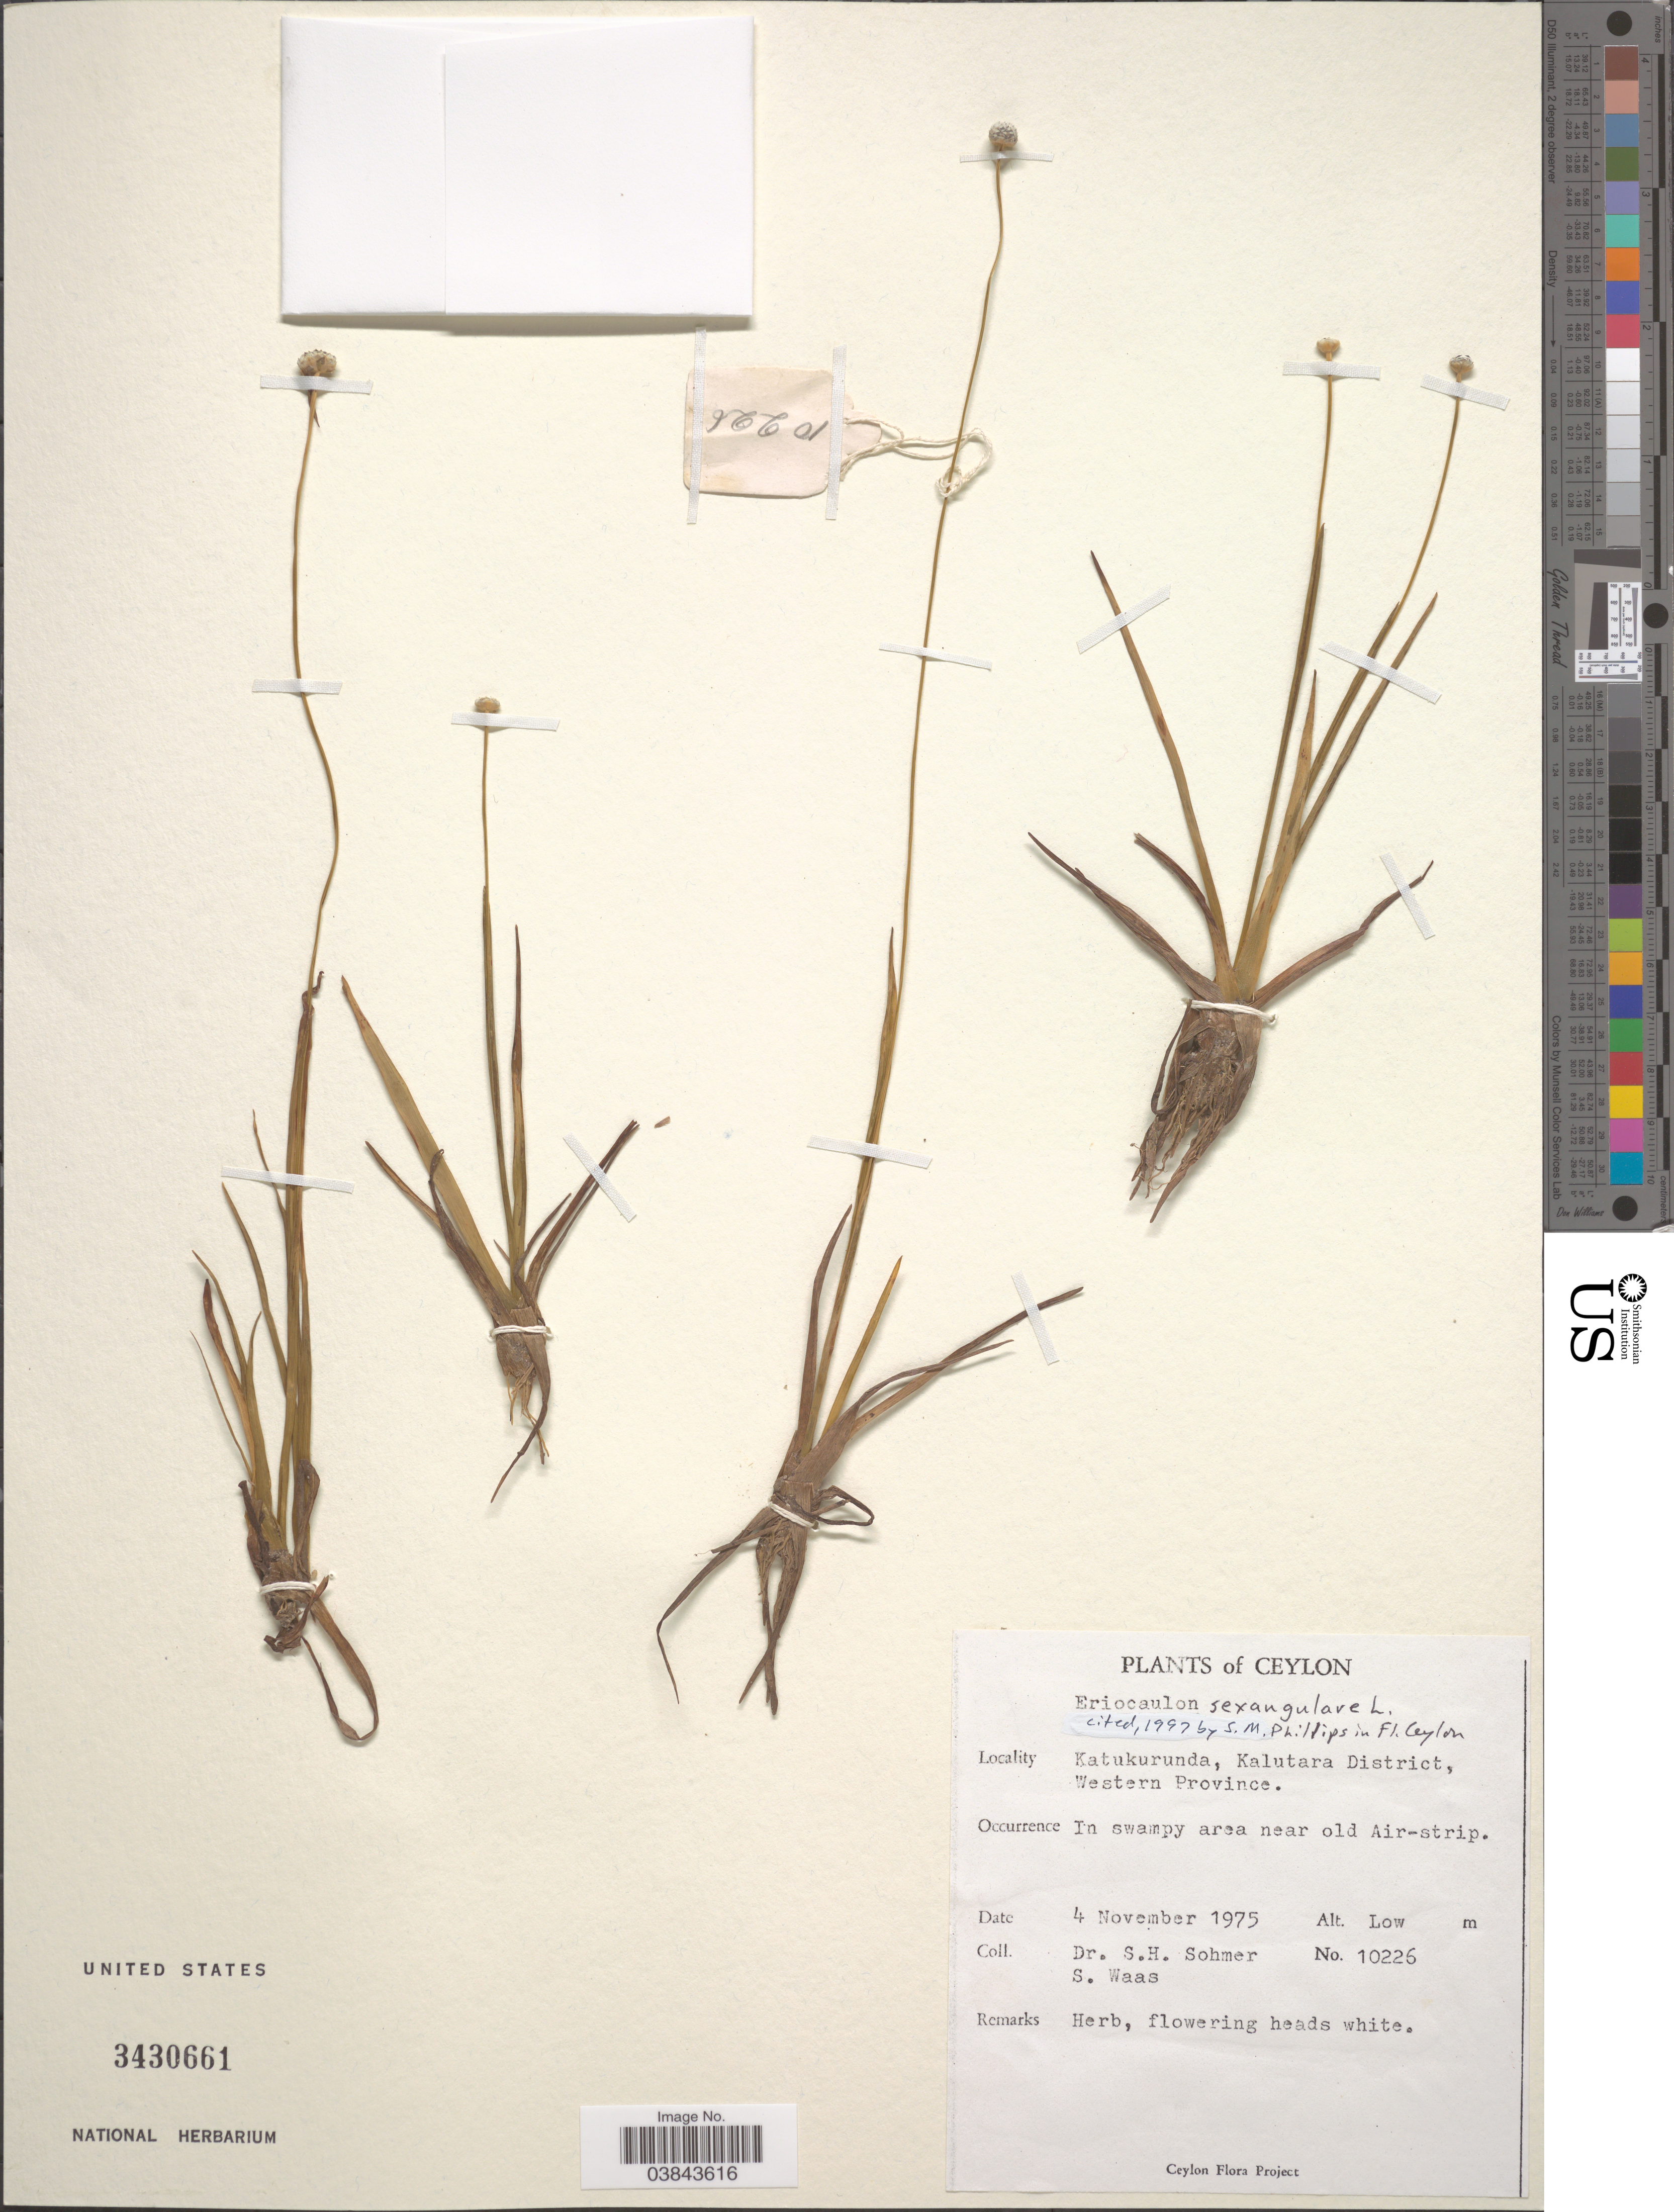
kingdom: Plantae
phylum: Tracheophyta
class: Liliopsida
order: Poales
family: Eriocaulaceae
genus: Eriocaulon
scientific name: Eriocaulon sexangulare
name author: L.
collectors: S. H. Sohmer & S. Waas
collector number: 10226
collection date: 1975-11-04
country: Sri Lanka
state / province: Western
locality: Ceylon. Katukurunda, Kalutara District. In swampy area near old Air-strip.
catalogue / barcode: US 3430661